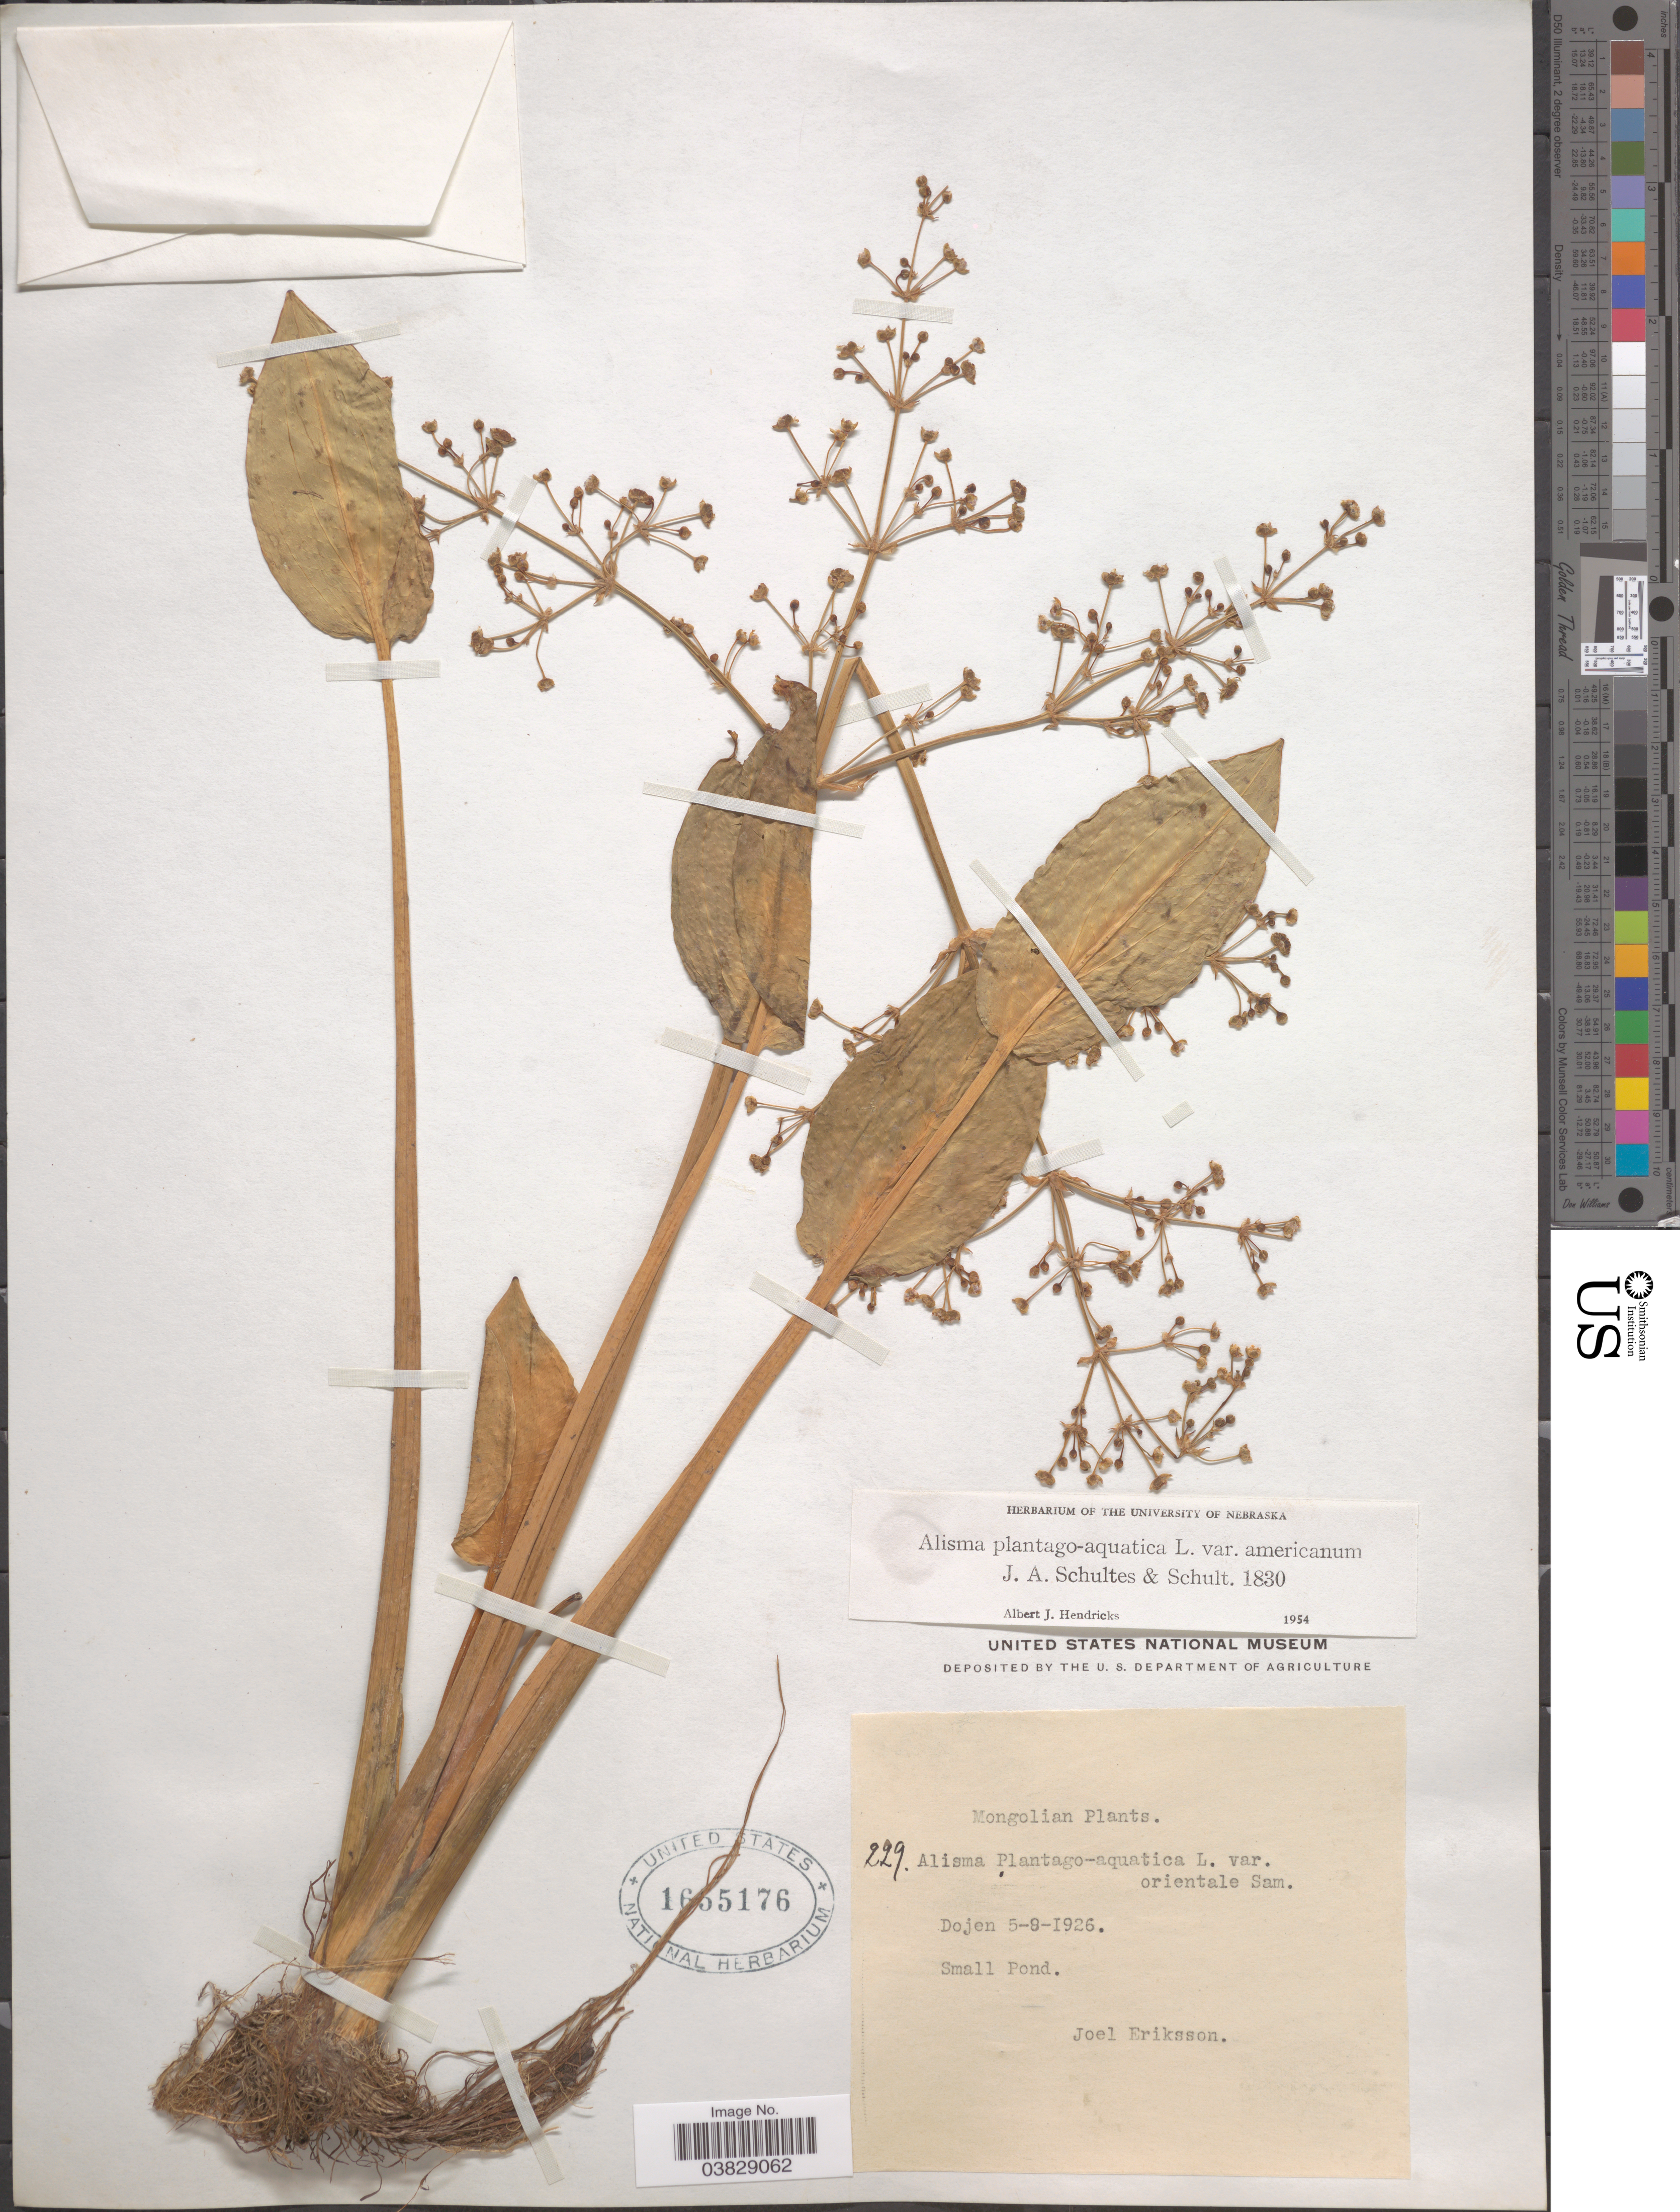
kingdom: Plantae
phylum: Tracheophyta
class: Liliopsida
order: Alismatales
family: Alismataceae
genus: Alisma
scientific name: Alisma plantago-aquatica var. americanum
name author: L.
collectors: J. Erikson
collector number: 229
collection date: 1926-08-05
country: China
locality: Mongolian. Dojen. Small Pond.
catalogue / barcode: US 1655176